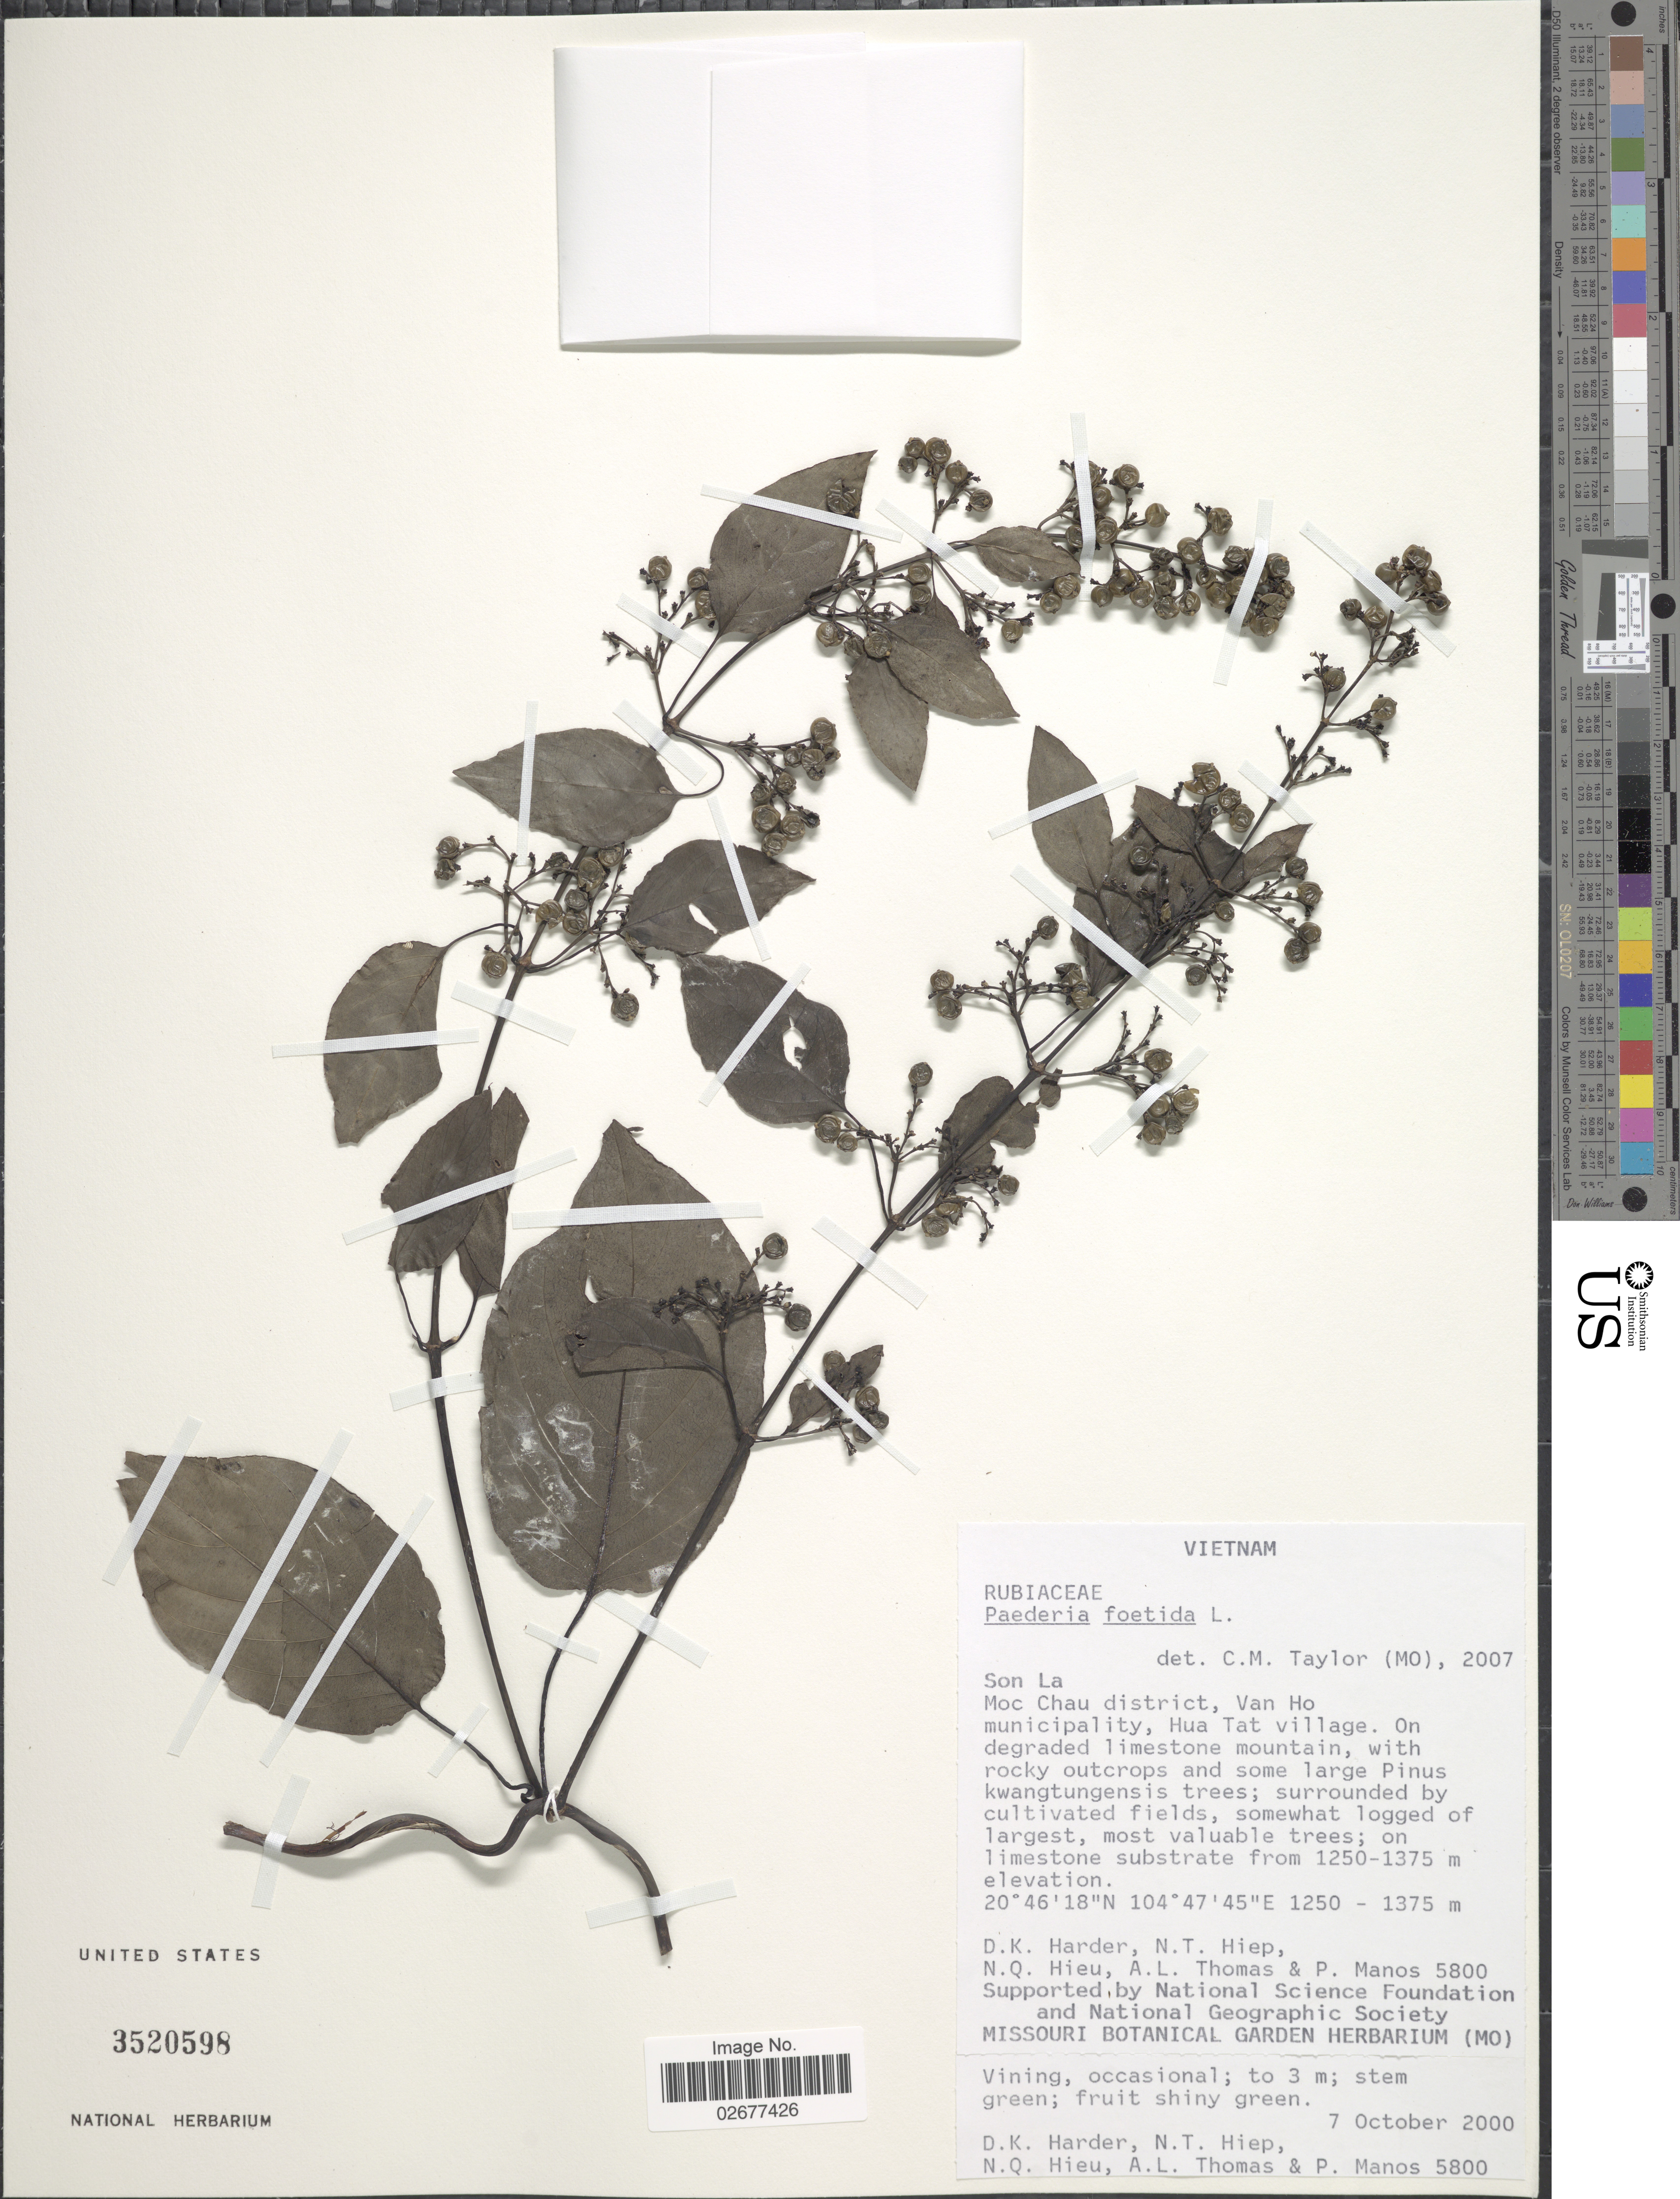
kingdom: Plantae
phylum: Tracheophyta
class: Magnoliopsida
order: Gentianales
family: Rubiaceae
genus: Paederia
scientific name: Paederia foetida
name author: L.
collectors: D. Harder, N. T. Hiep, N. Hieu, A. Thomas & P. Manos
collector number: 5800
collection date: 2000-10-07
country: Vietnam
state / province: Son La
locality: Moc Chau district, Van Ho municipality, Hua Tat village.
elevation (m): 1250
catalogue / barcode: US 3520598